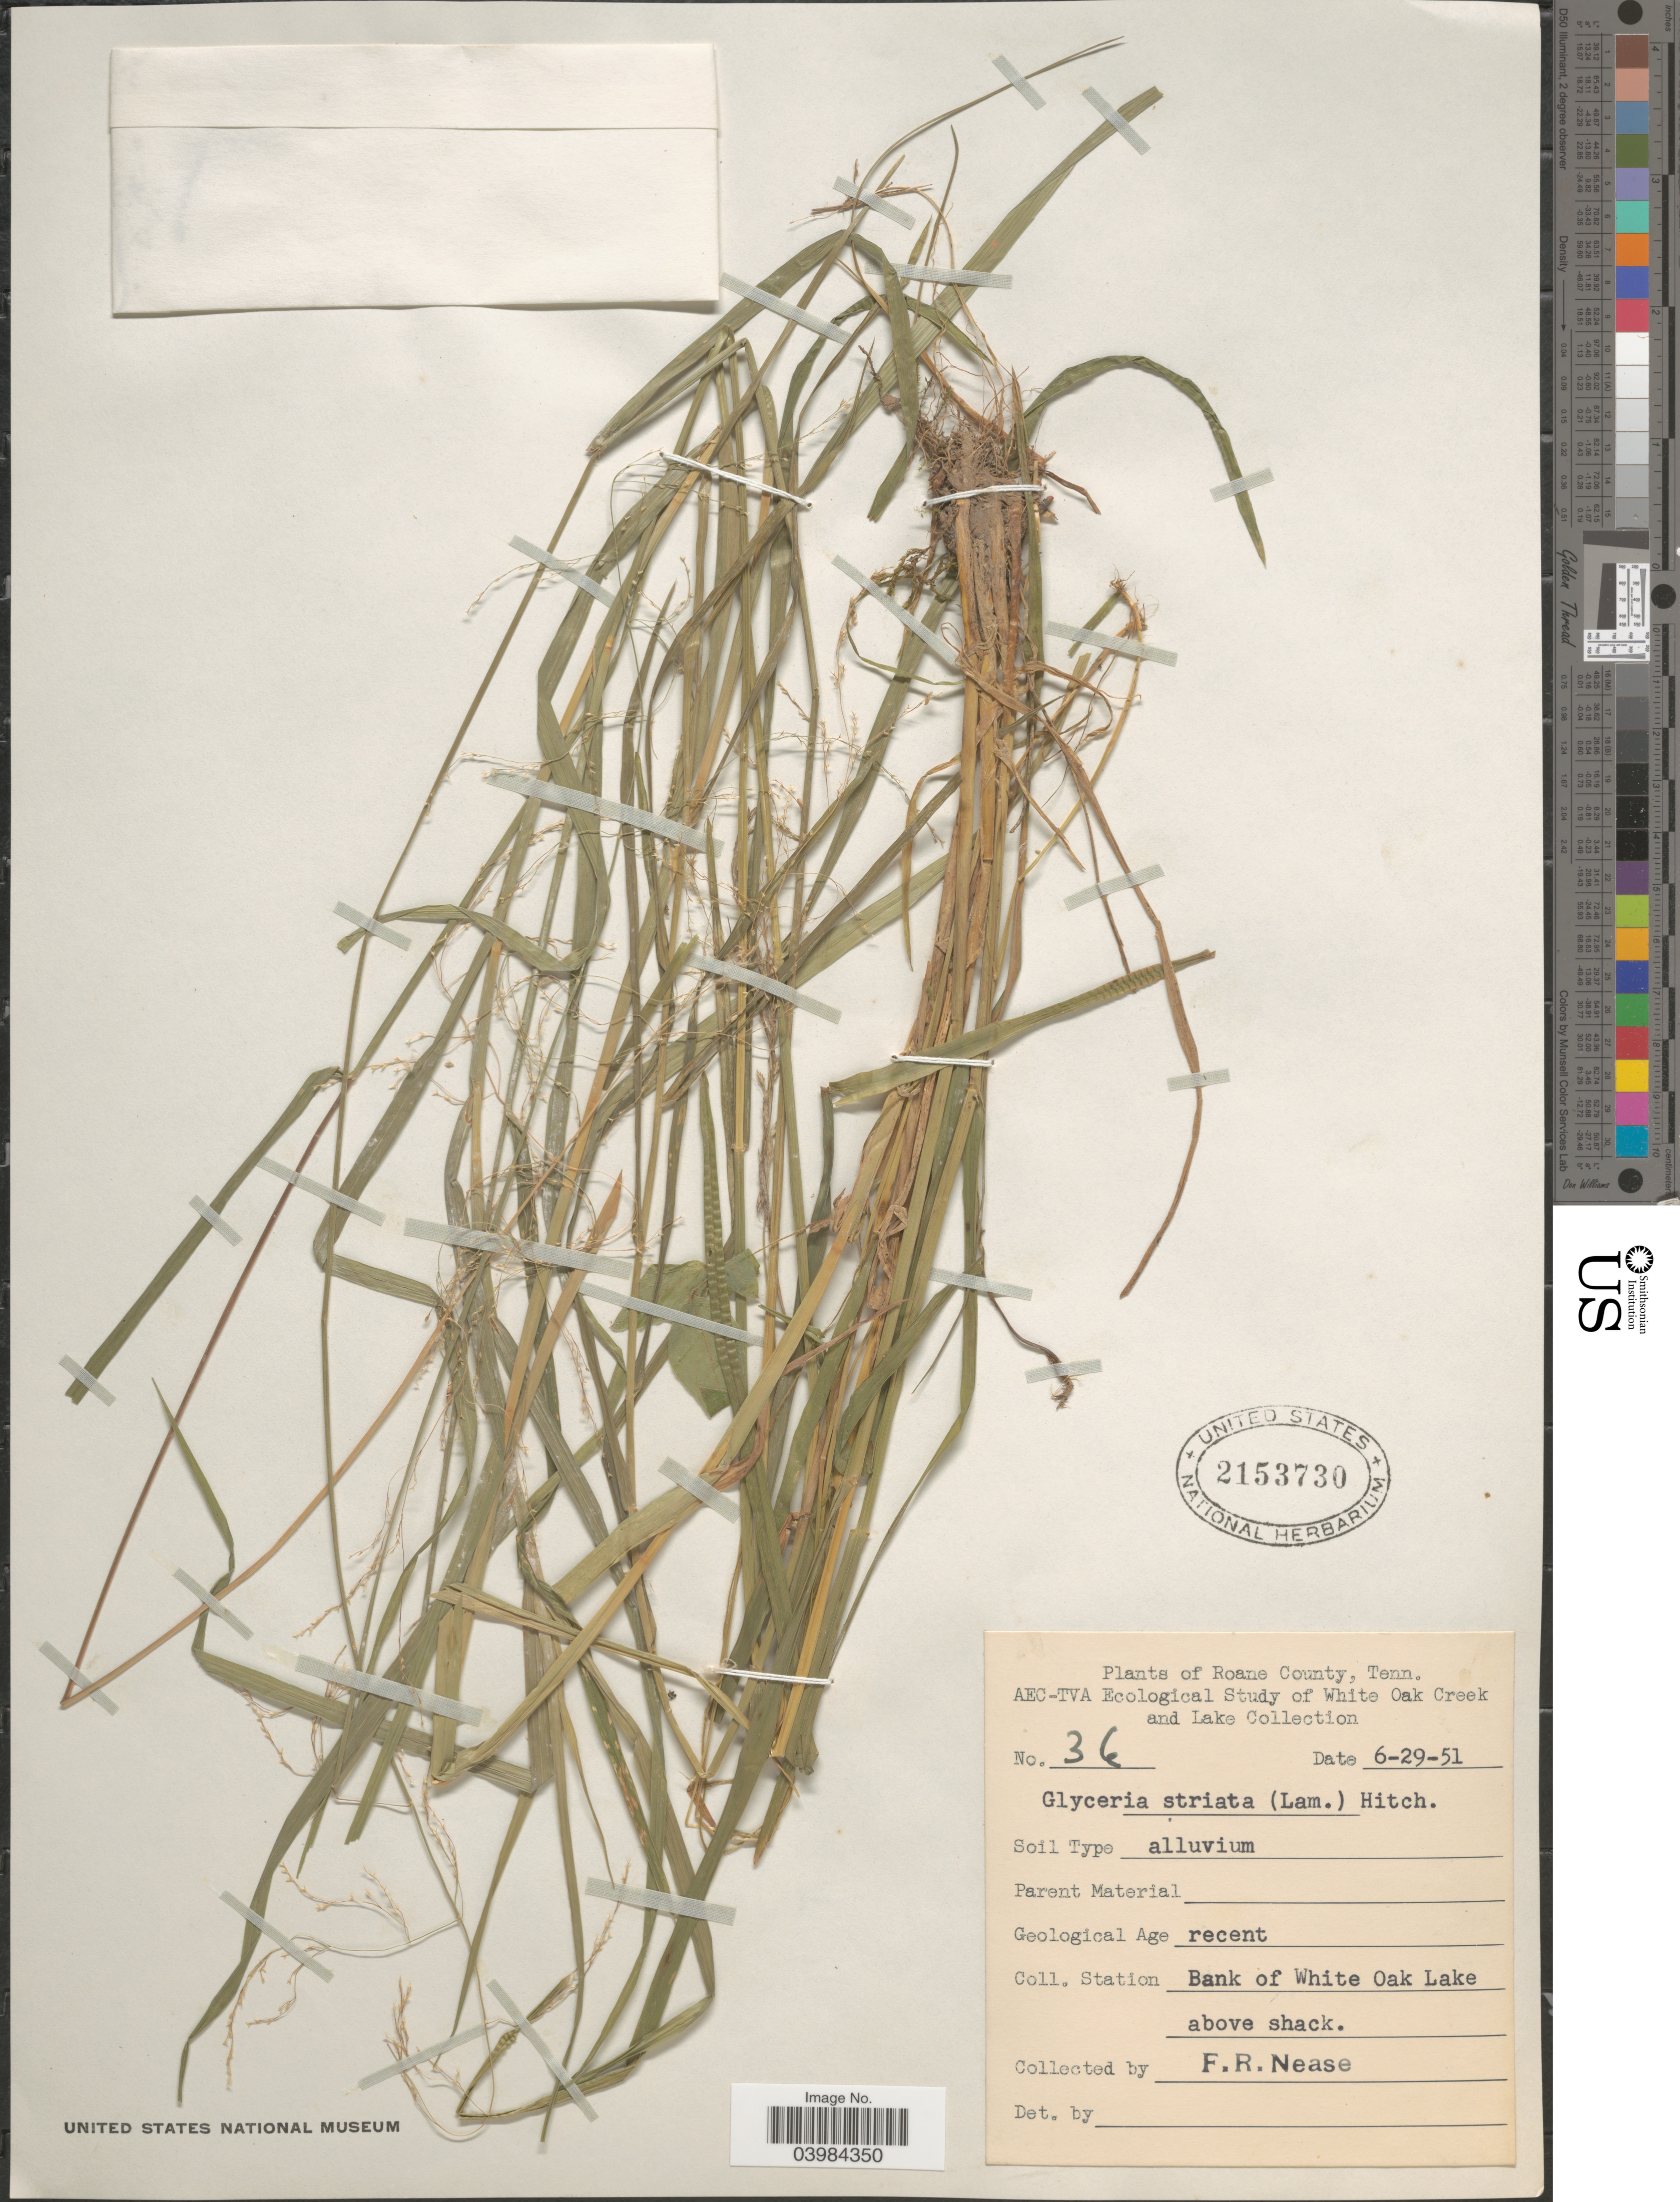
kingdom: Plantae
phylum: Tracheophyta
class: Liliopsida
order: Poales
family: Poaceae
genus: Glyceria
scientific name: Glyceria striata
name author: (Lam.) Hitchc.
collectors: F. Nease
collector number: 36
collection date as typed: Transcribed d/m/y: 29/6/51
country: United States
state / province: Tennessee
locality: Roane County. Station Bank of White Oak Lake above shack.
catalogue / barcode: US 2153730